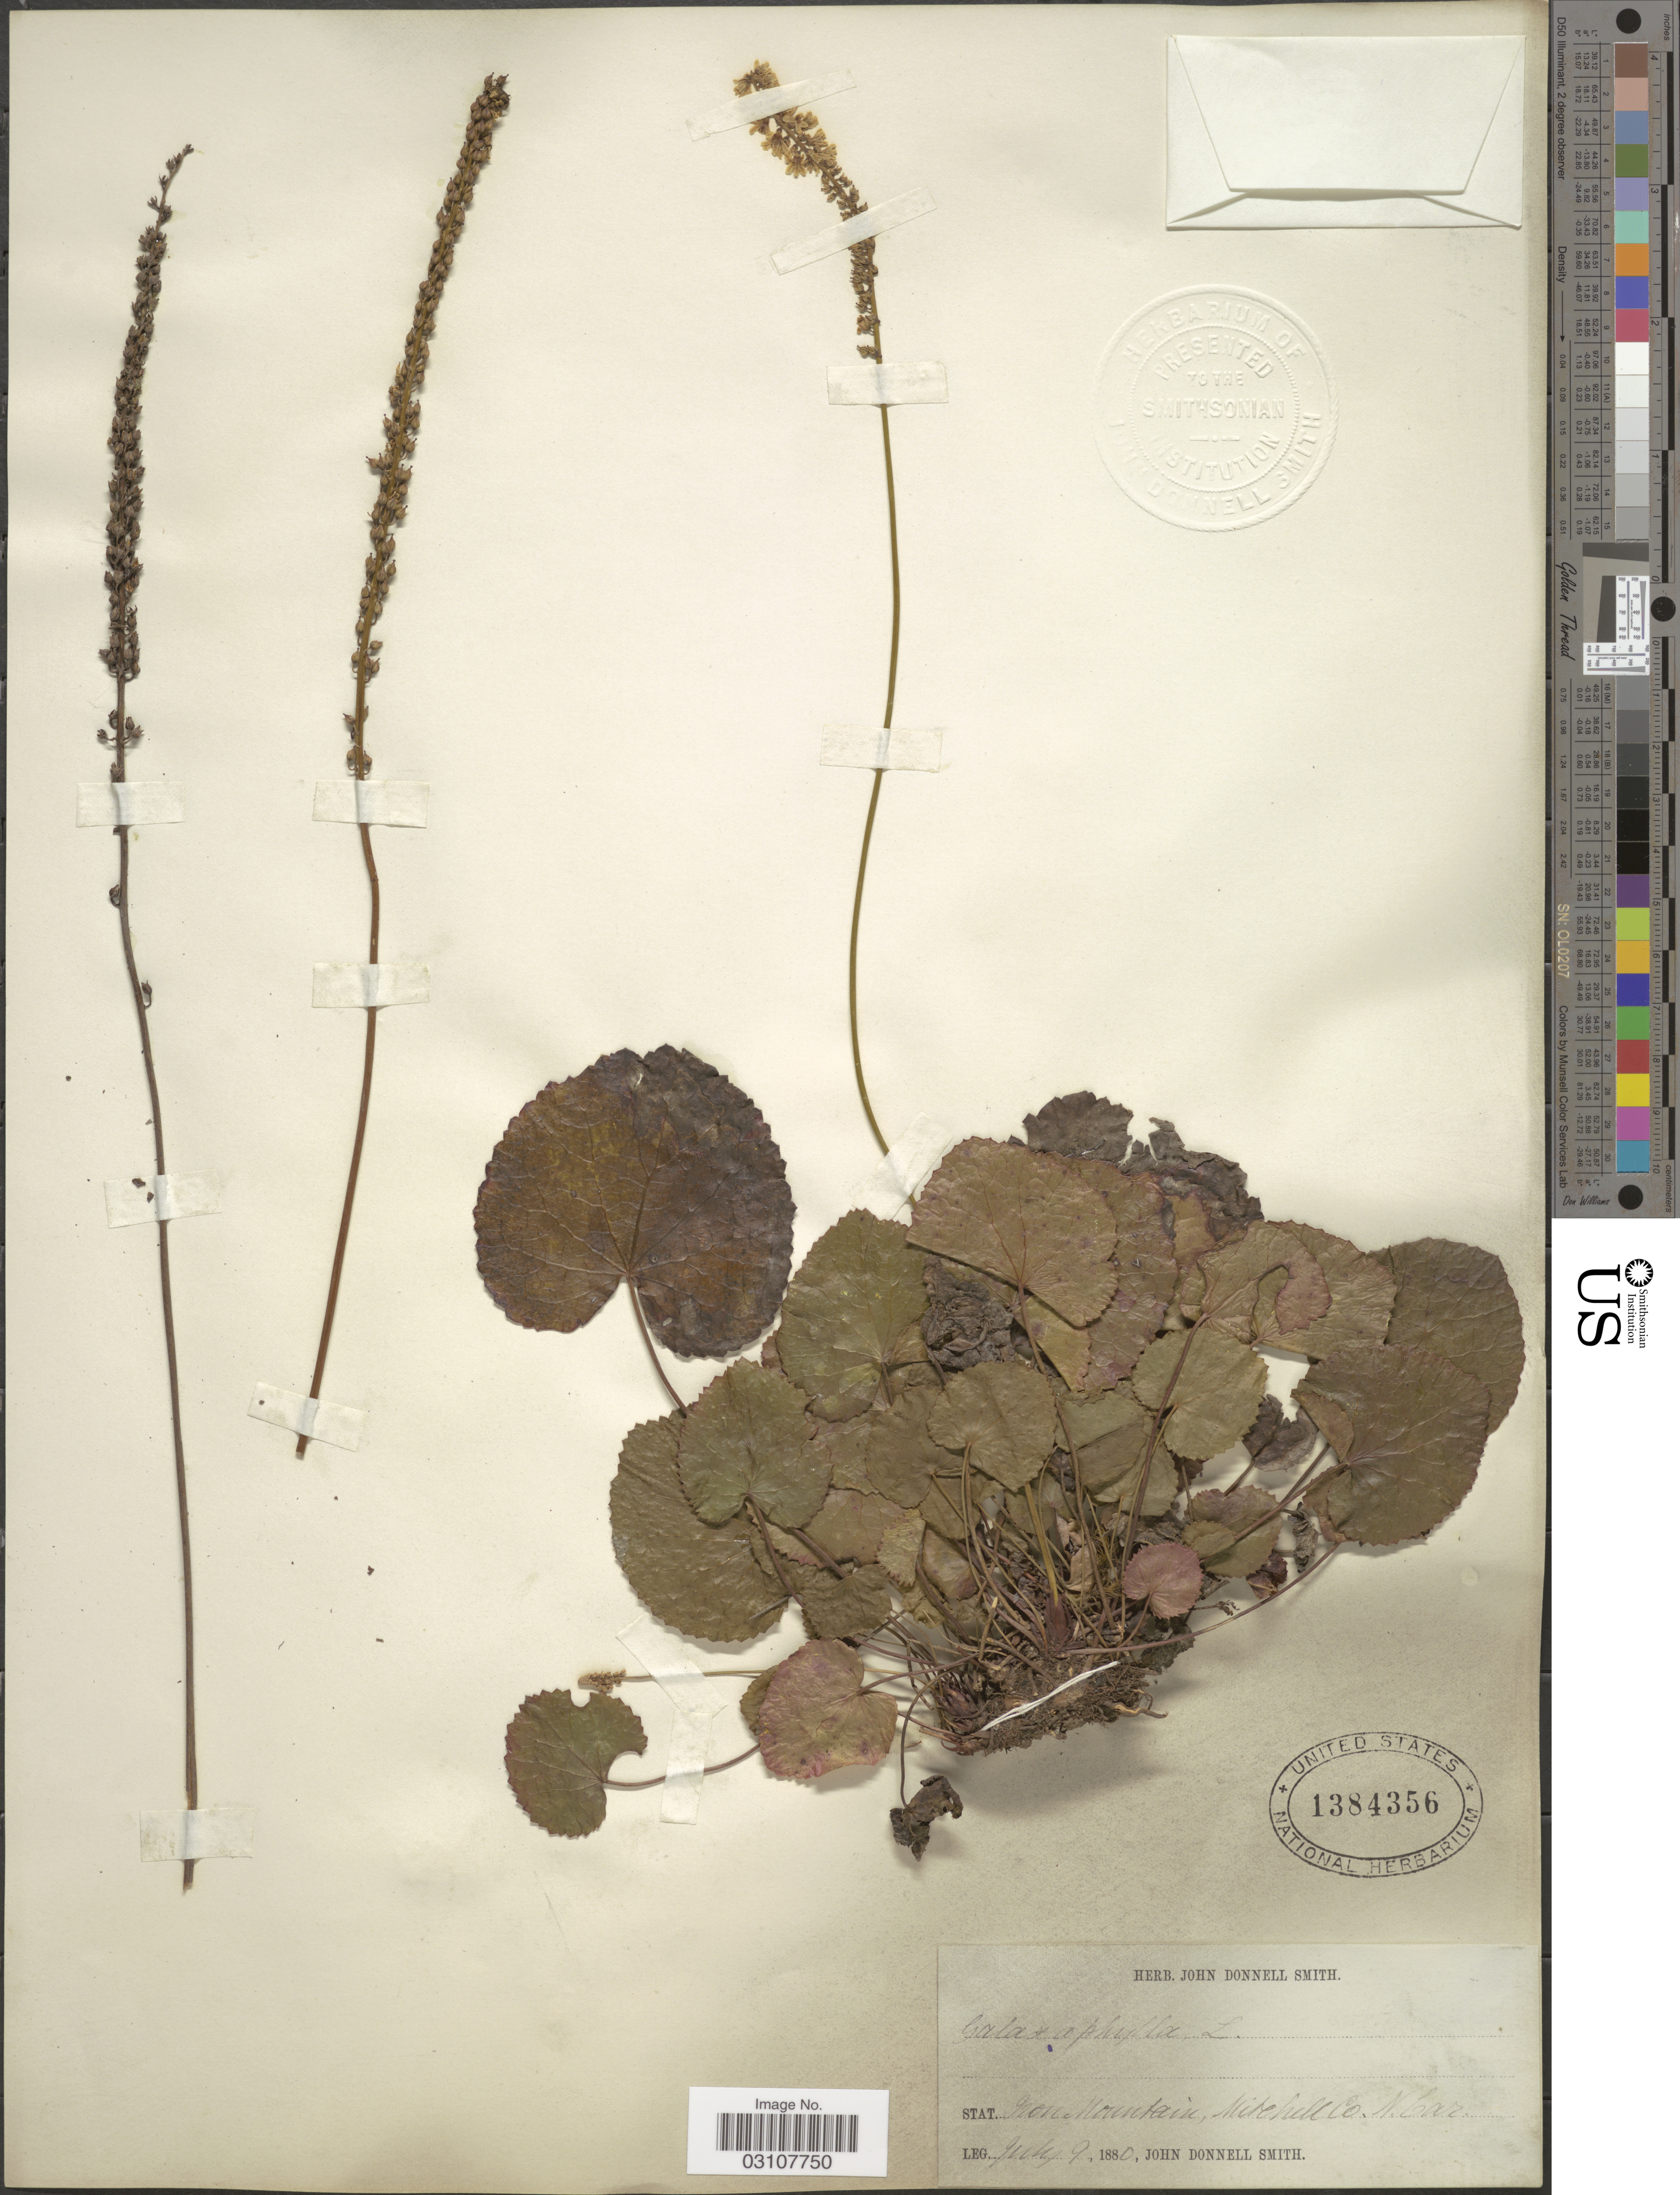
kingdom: Plantae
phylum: Tracheophyta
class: Magnoliopsida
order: Ericales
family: Diapensiaceae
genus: Galax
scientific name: Galax urceolata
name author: (Poir.) Brummitt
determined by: Gaynor, Michelle L., (FLAS), University of Florida (UNITED STATES)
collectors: J. Donnell Smith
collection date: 1880-07-09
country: United States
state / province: North Carolina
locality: Stat. Iron Mountain, Mitchell Co.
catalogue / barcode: US 1384356